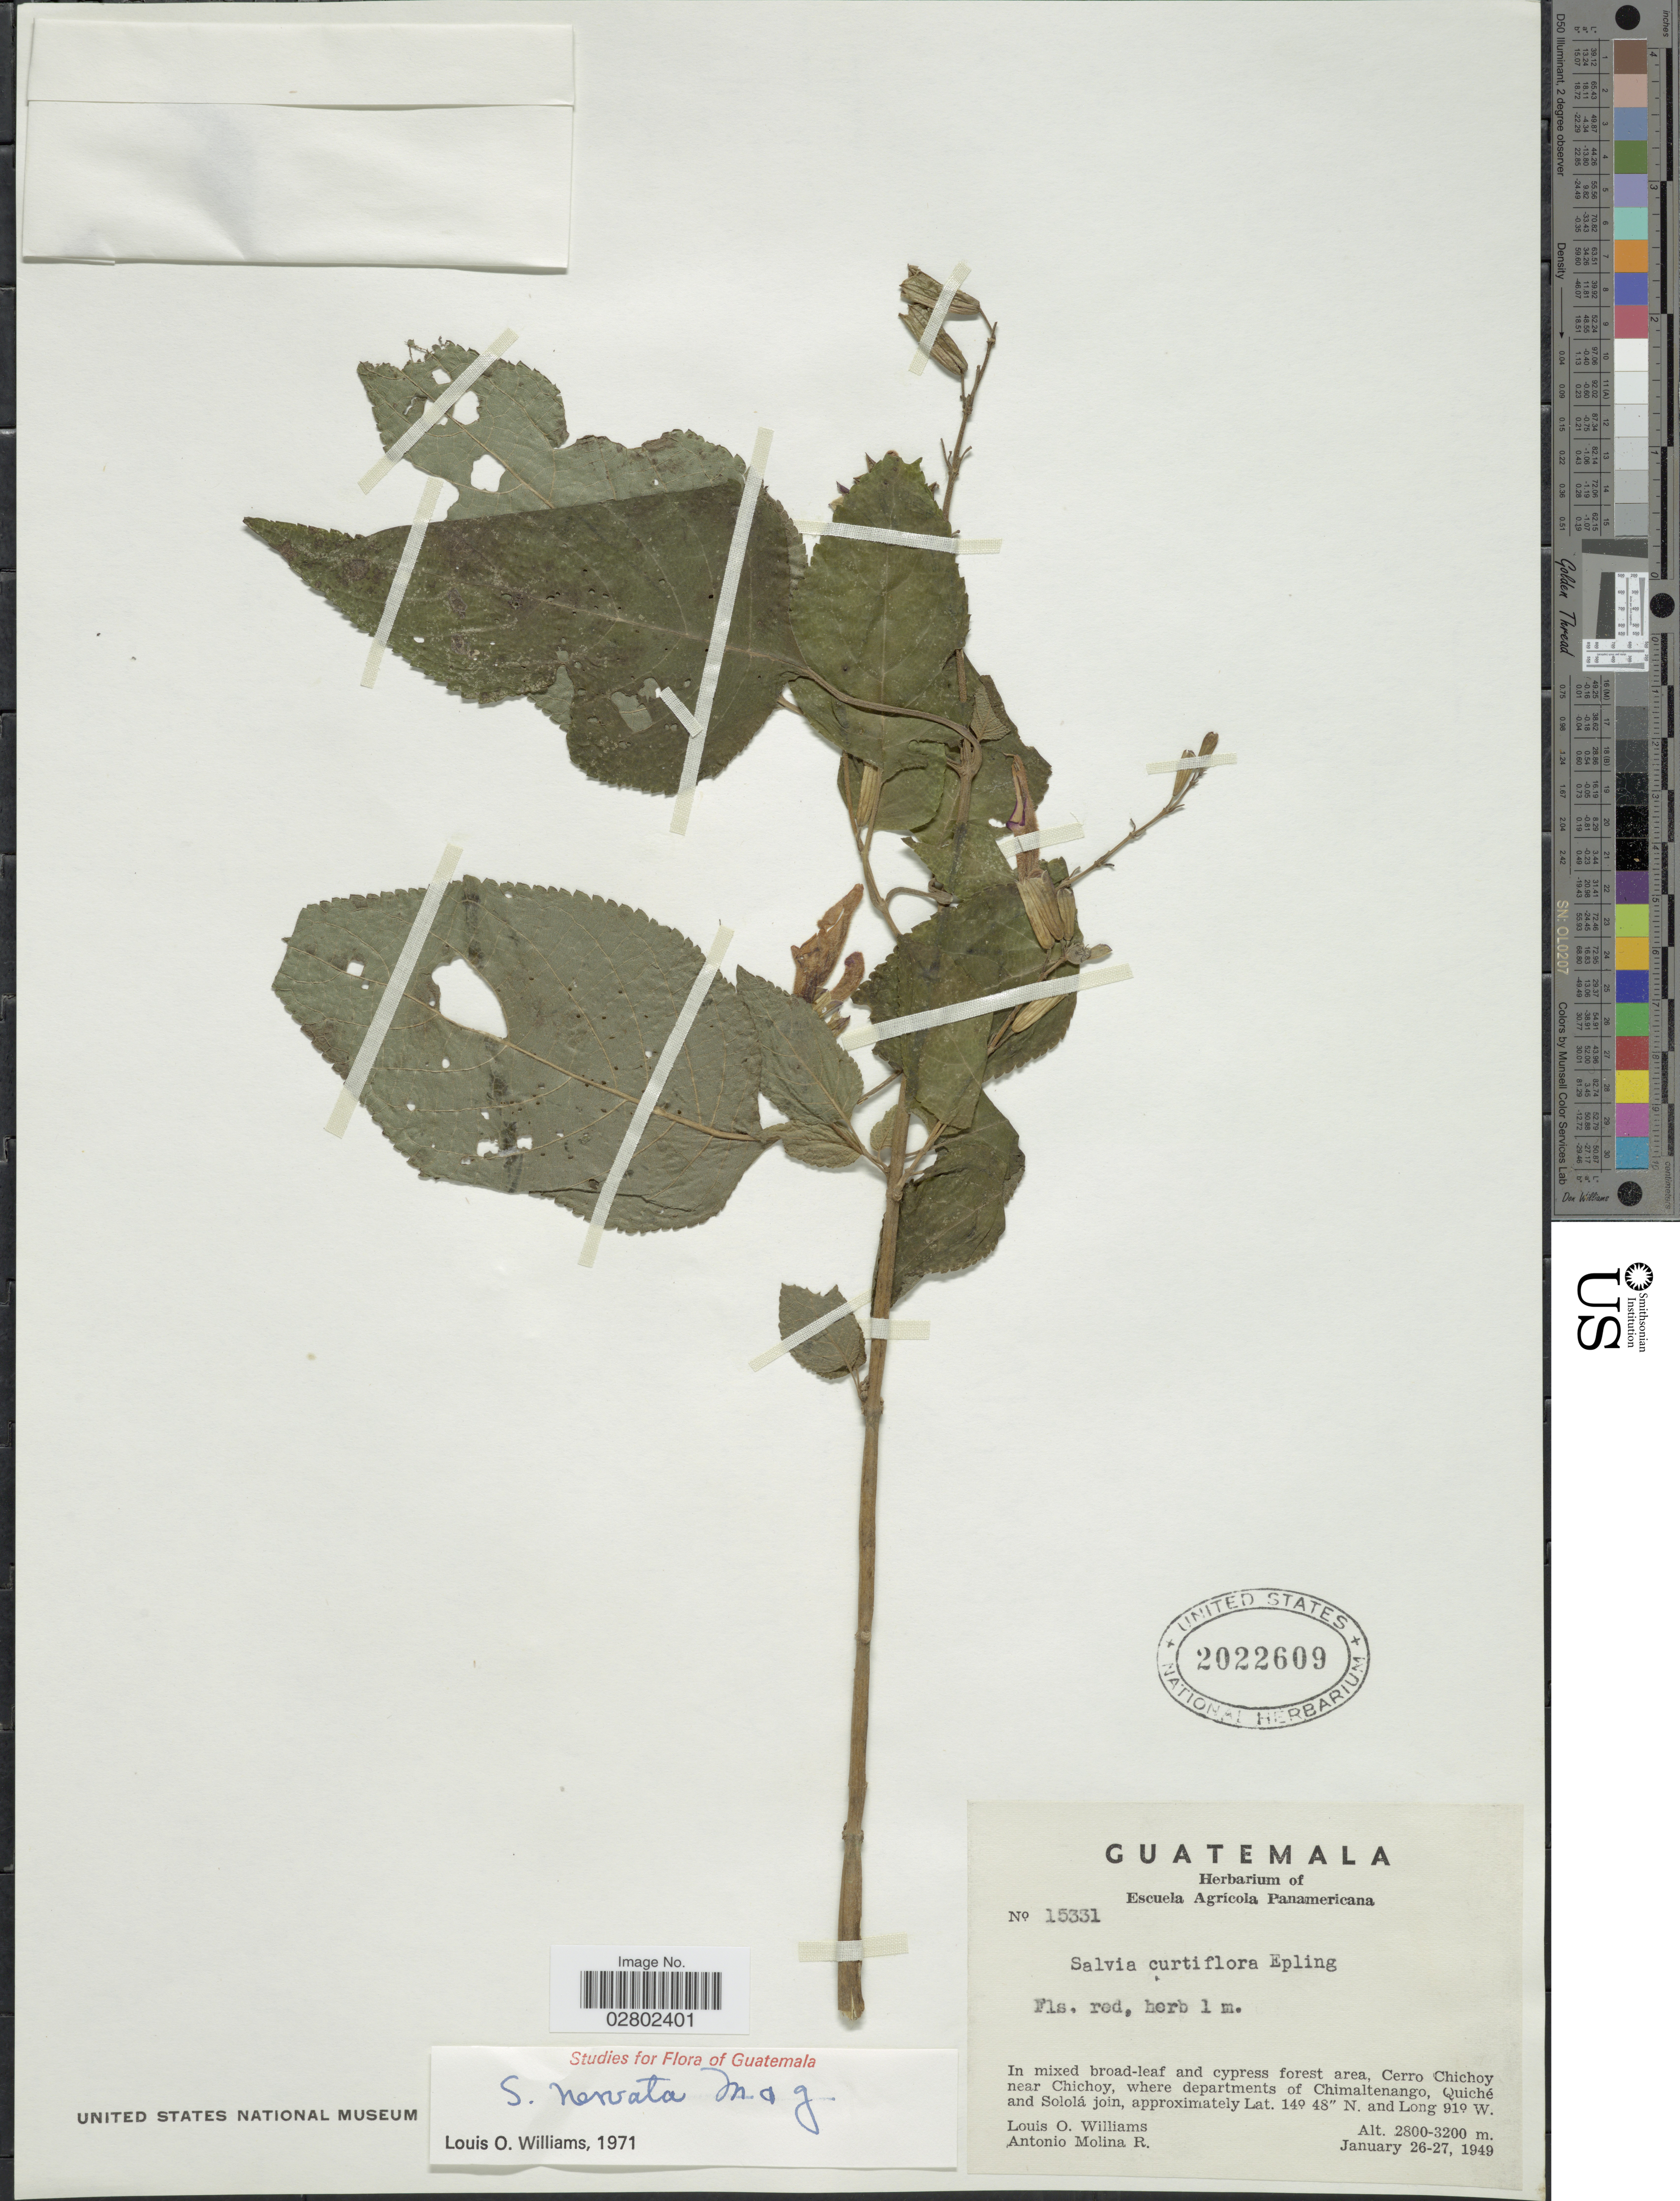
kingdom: Plantae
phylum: Tracheophyta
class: Magnoliopsida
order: Lamiales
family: Lamiaceae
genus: Salvia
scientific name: Salvia nervata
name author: M. Martens & Galeotti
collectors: L. O. Williams & A. Molina R.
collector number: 15331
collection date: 1949-01-26/1949-01-27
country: Guatemala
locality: Cerro Chichoy near Chichoy, where departments of Chimaltenango, Quiché and Sololá join.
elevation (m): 2800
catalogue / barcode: US 2022609